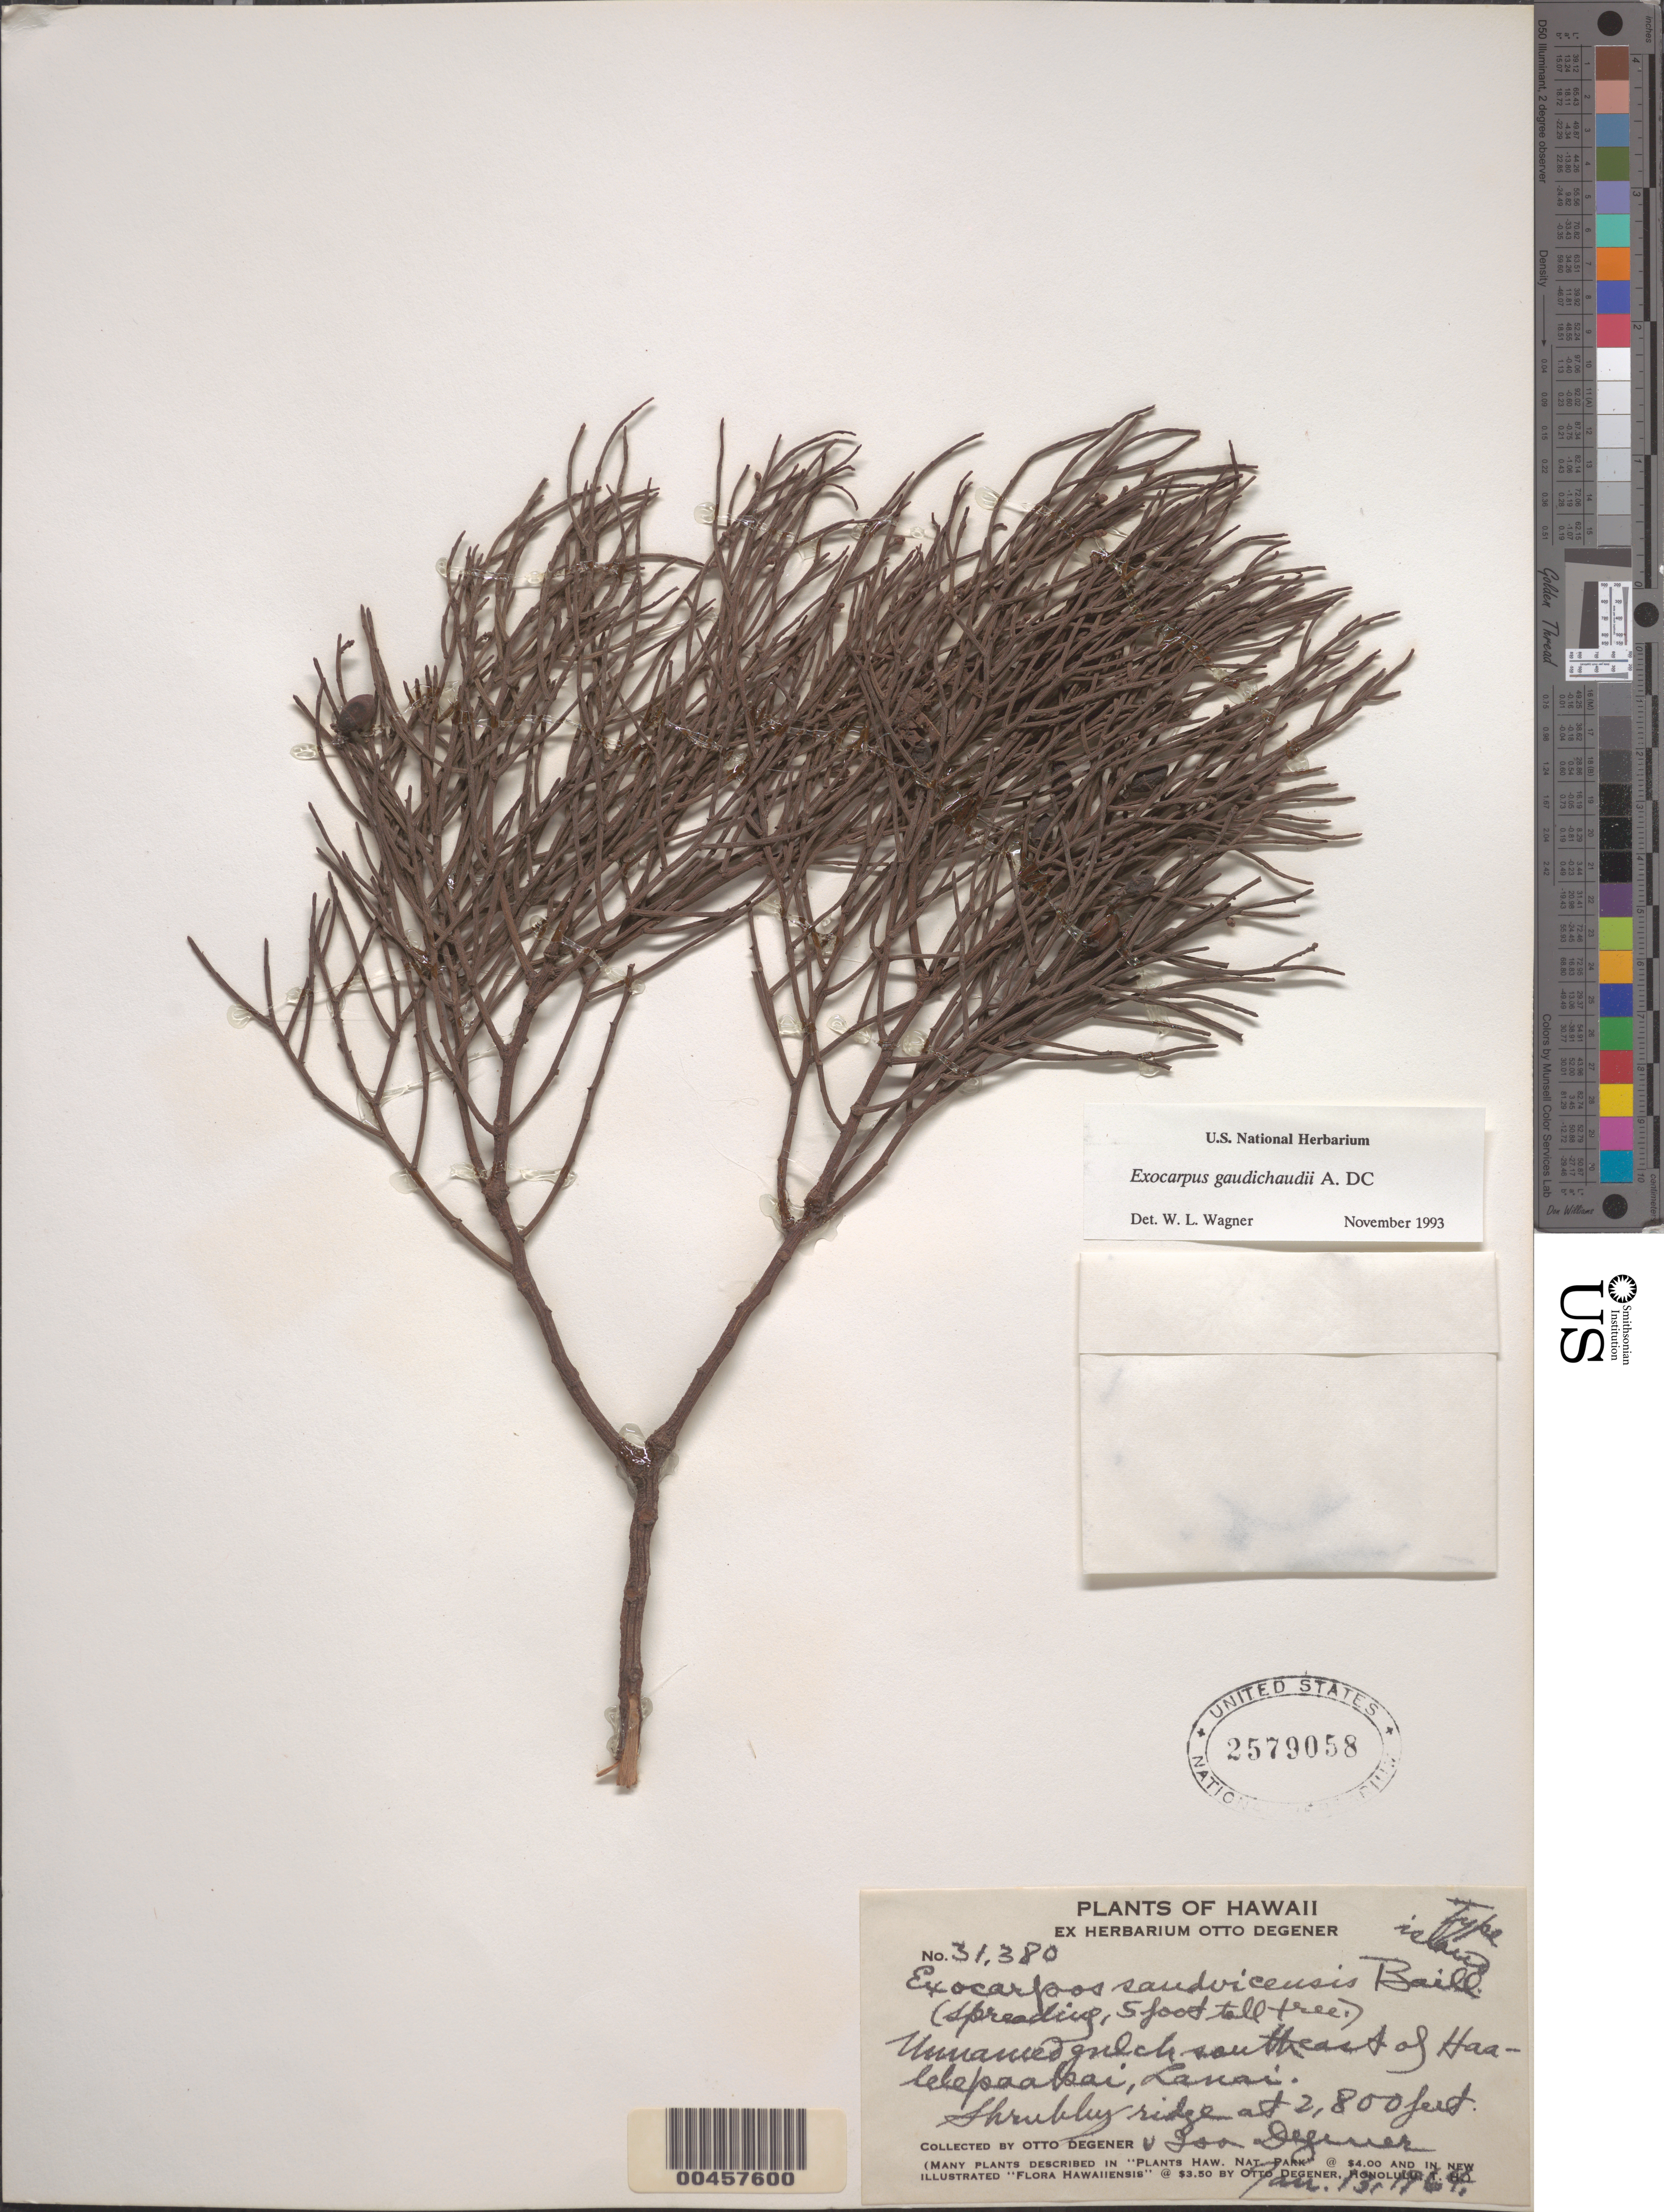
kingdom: Plantae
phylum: Tracheophyta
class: Magnoliopsida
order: Santalales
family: Santalaceae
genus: Exocarpos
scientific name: Exocarpos gaudichaudii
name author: A. DC.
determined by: Wagner, W. L., (BOT), Smithsonian Institution - National Museum of Natural History (UNITED STATES)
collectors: O. Degener & I. Degener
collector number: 31380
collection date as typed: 13 Jan 1964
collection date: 1964-01-13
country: United States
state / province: Hawaii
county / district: Maui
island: Lana'i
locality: Unnamed gulch SE of Haalelepaakai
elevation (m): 853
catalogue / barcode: US 2579058